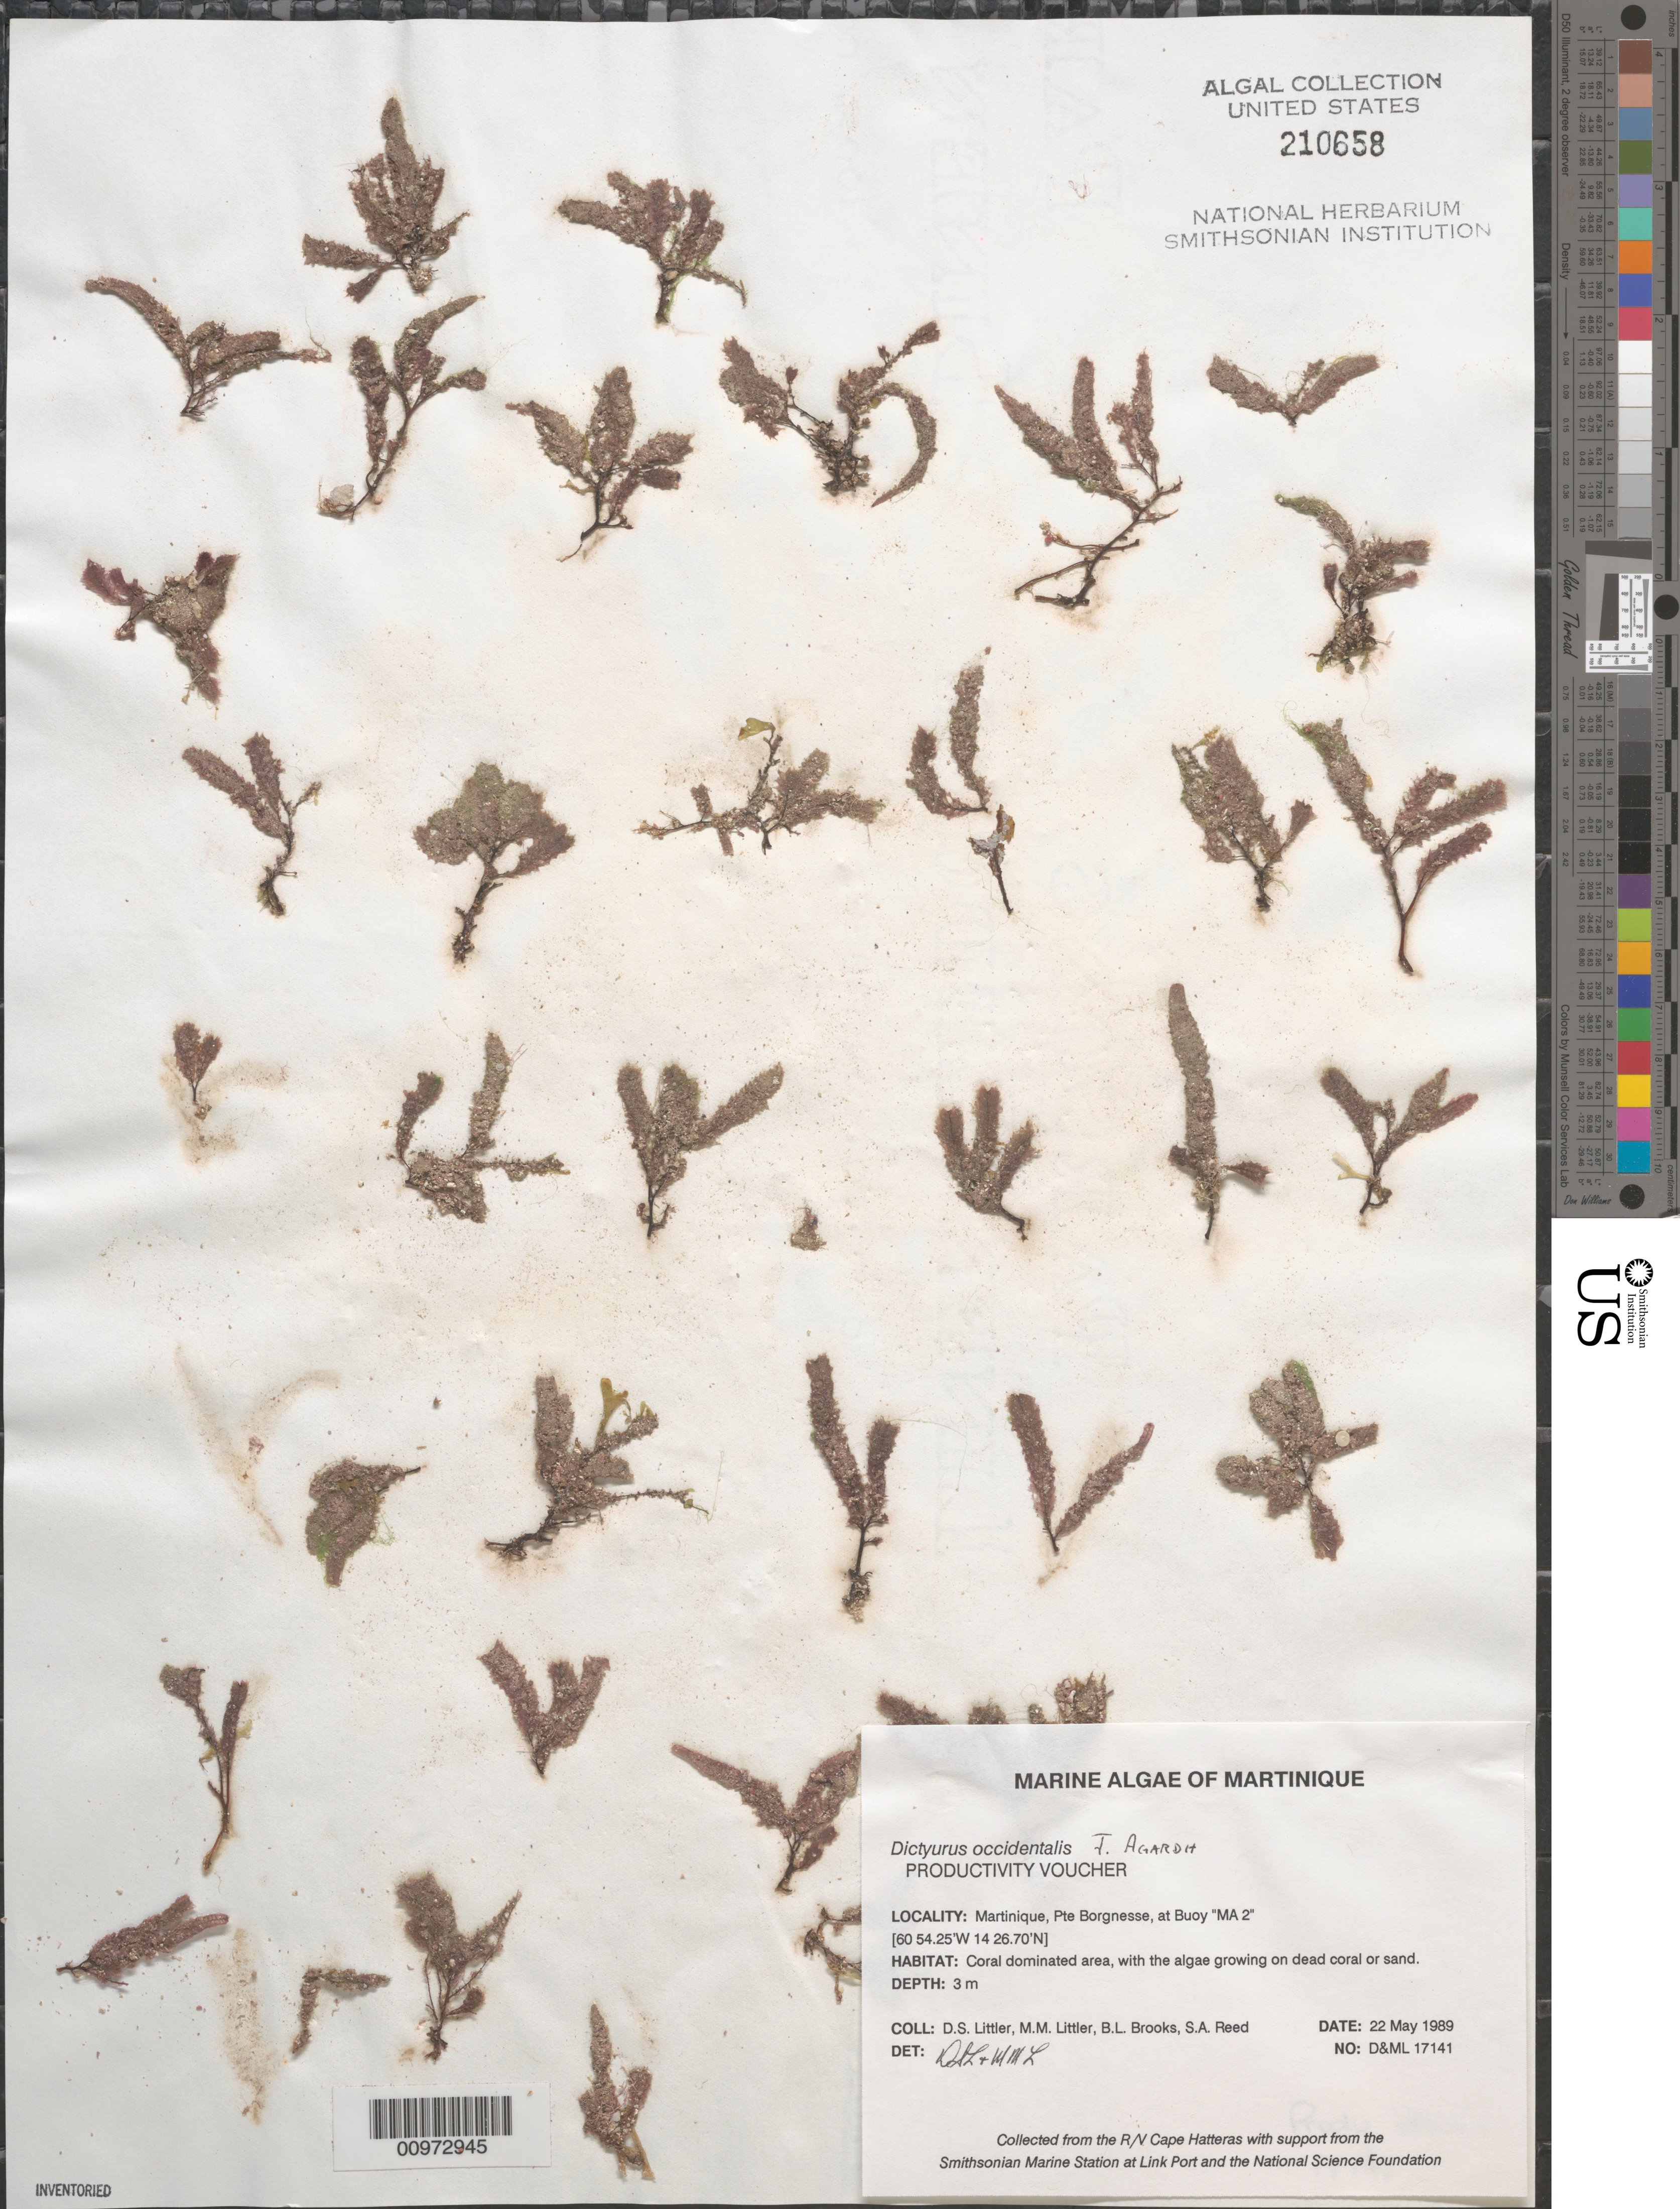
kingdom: Plantae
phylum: Rhodophyta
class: Florideophyceae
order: Ceramiales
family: Dasyaceae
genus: Dictyurus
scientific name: Dictyurus occidentalis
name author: J. Agardh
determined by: Littler, D. S.; Littler, M. M.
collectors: D. S. Littler, M. M. Littler, B. Brooks & S. Reed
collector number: D&ML 17141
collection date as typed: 22 May 1989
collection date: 1989-05-22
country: Martinique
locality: Pointe Borgnesse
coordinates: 14 26.70 N, 60 54.25' W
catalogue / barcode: US 210658